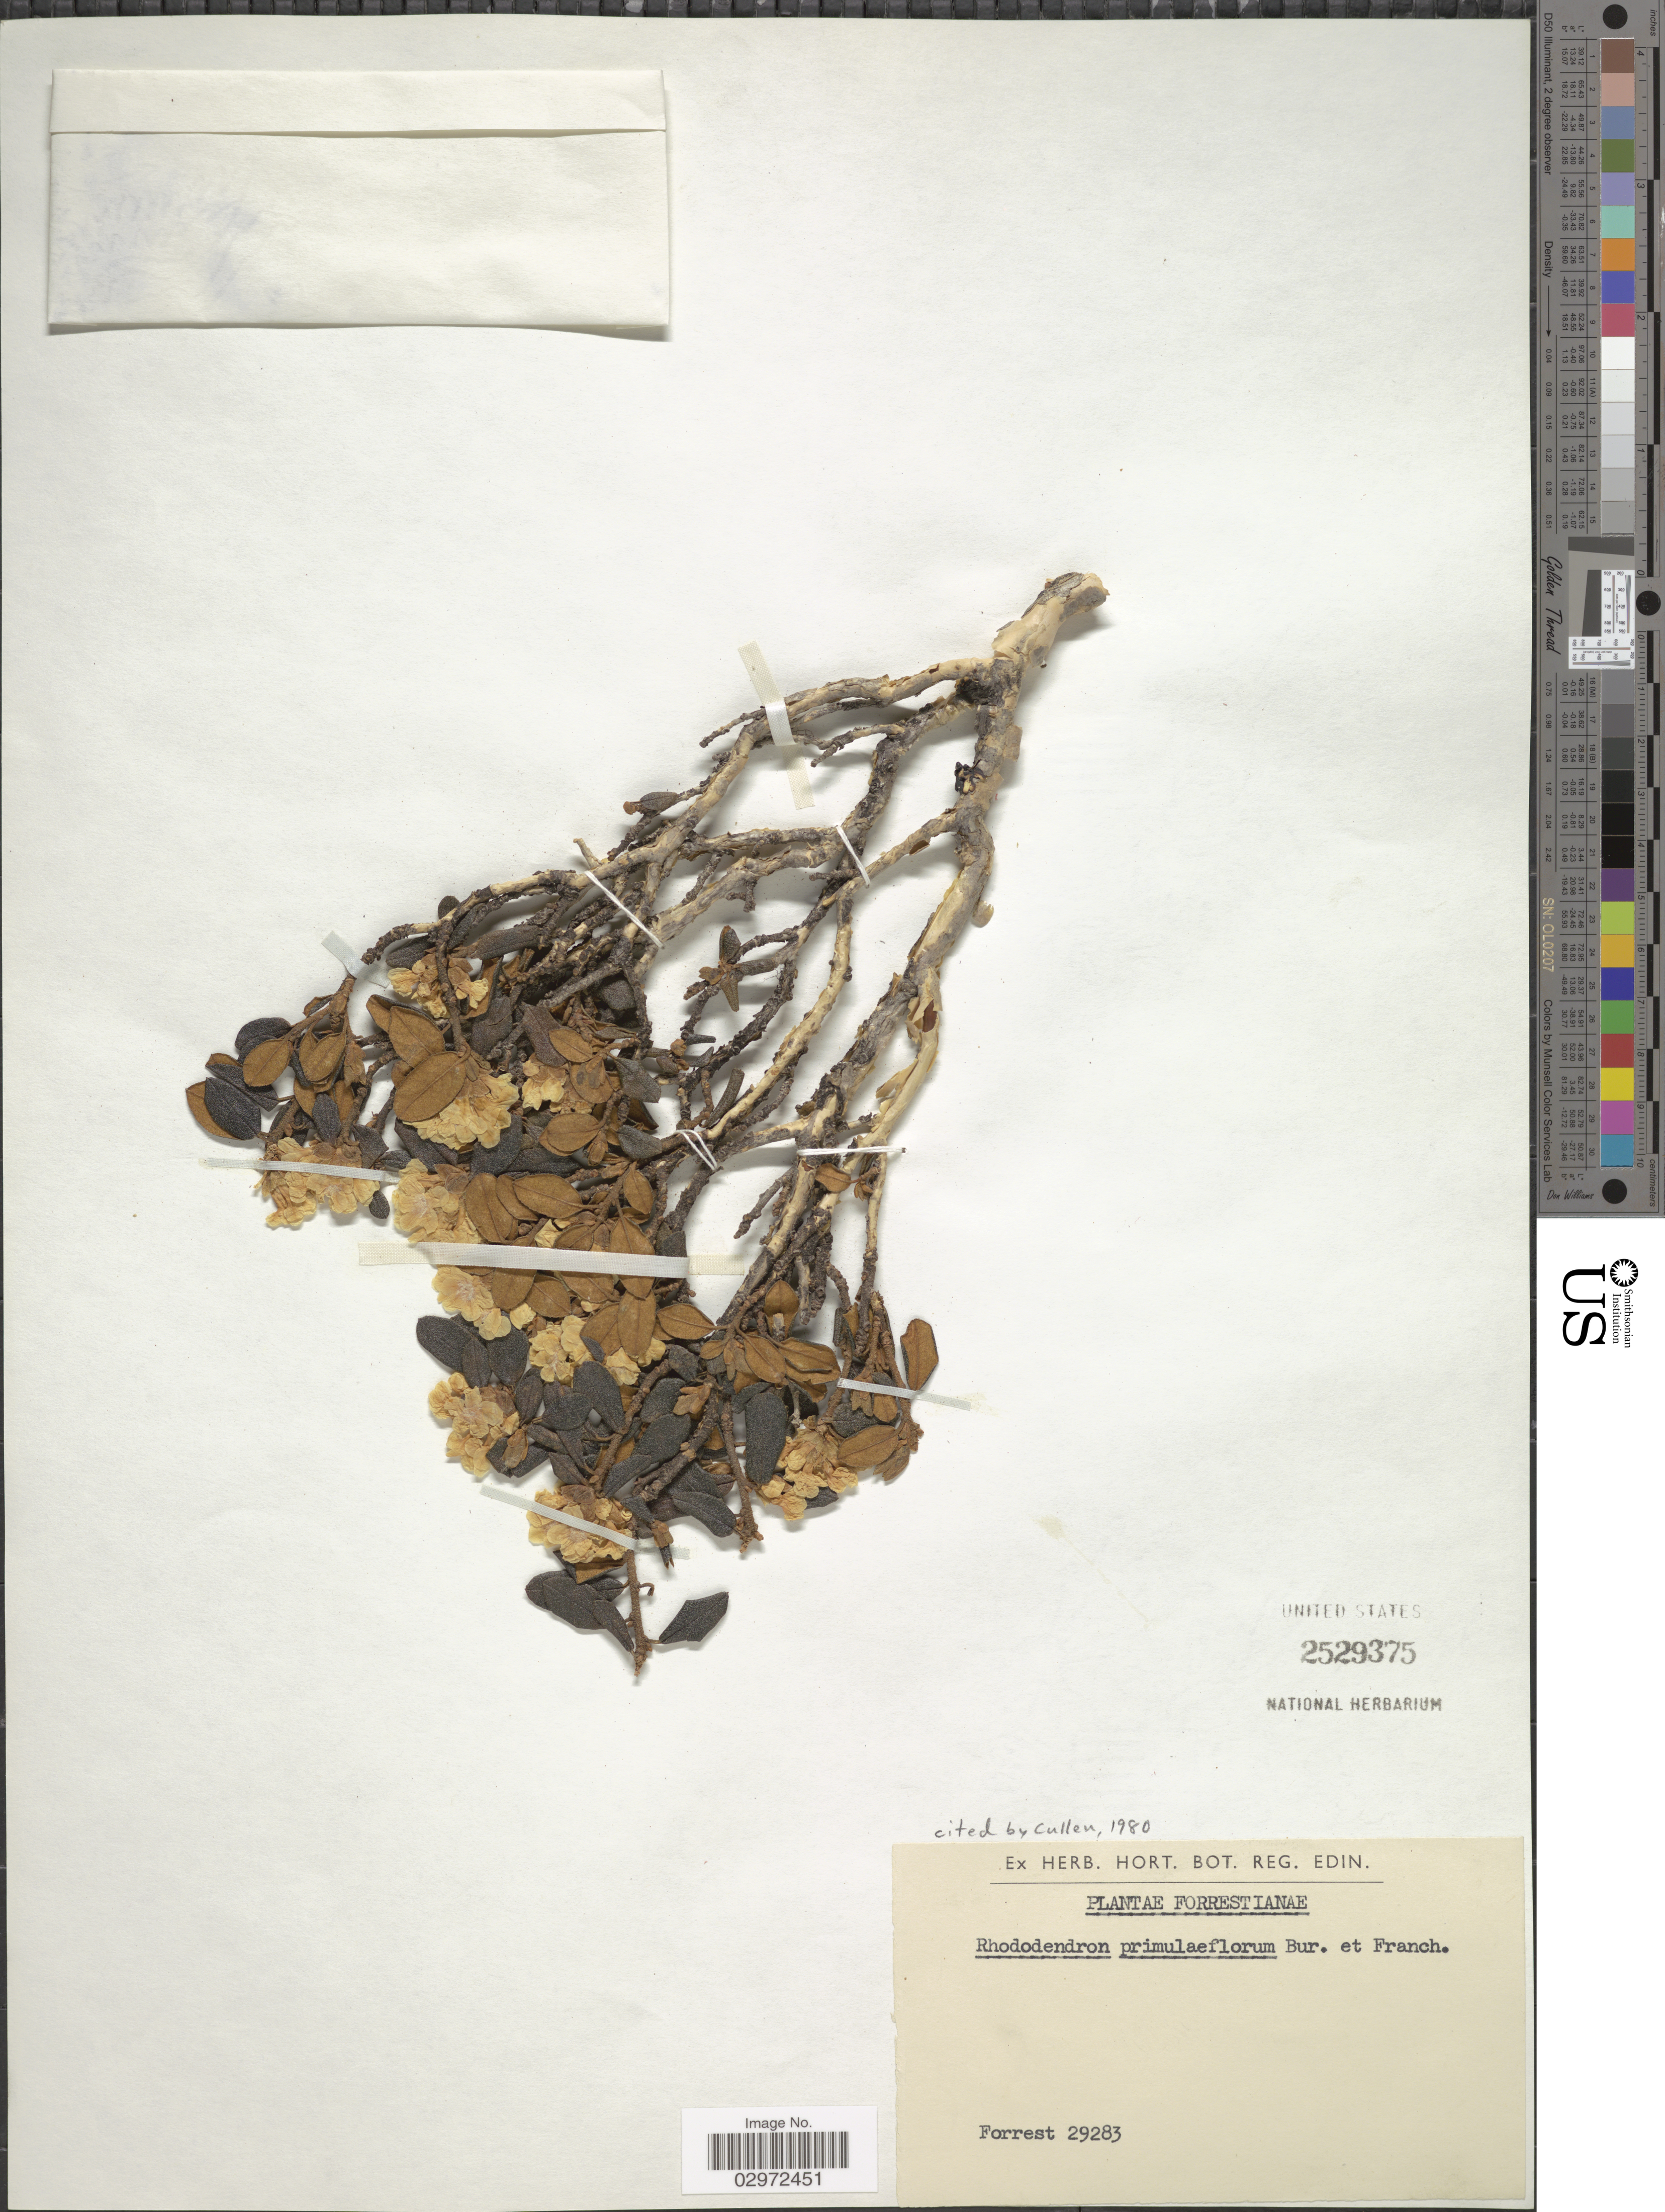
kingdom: Plantae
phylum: Tracheophyta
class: Magnoliopsida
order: Ericales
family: Ericaceae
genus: Rhododendron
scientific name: Rhododendron primuliflorum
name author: É. Bureau & Franch.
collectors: -. Forrest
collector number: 28283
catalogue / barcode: US 2529375